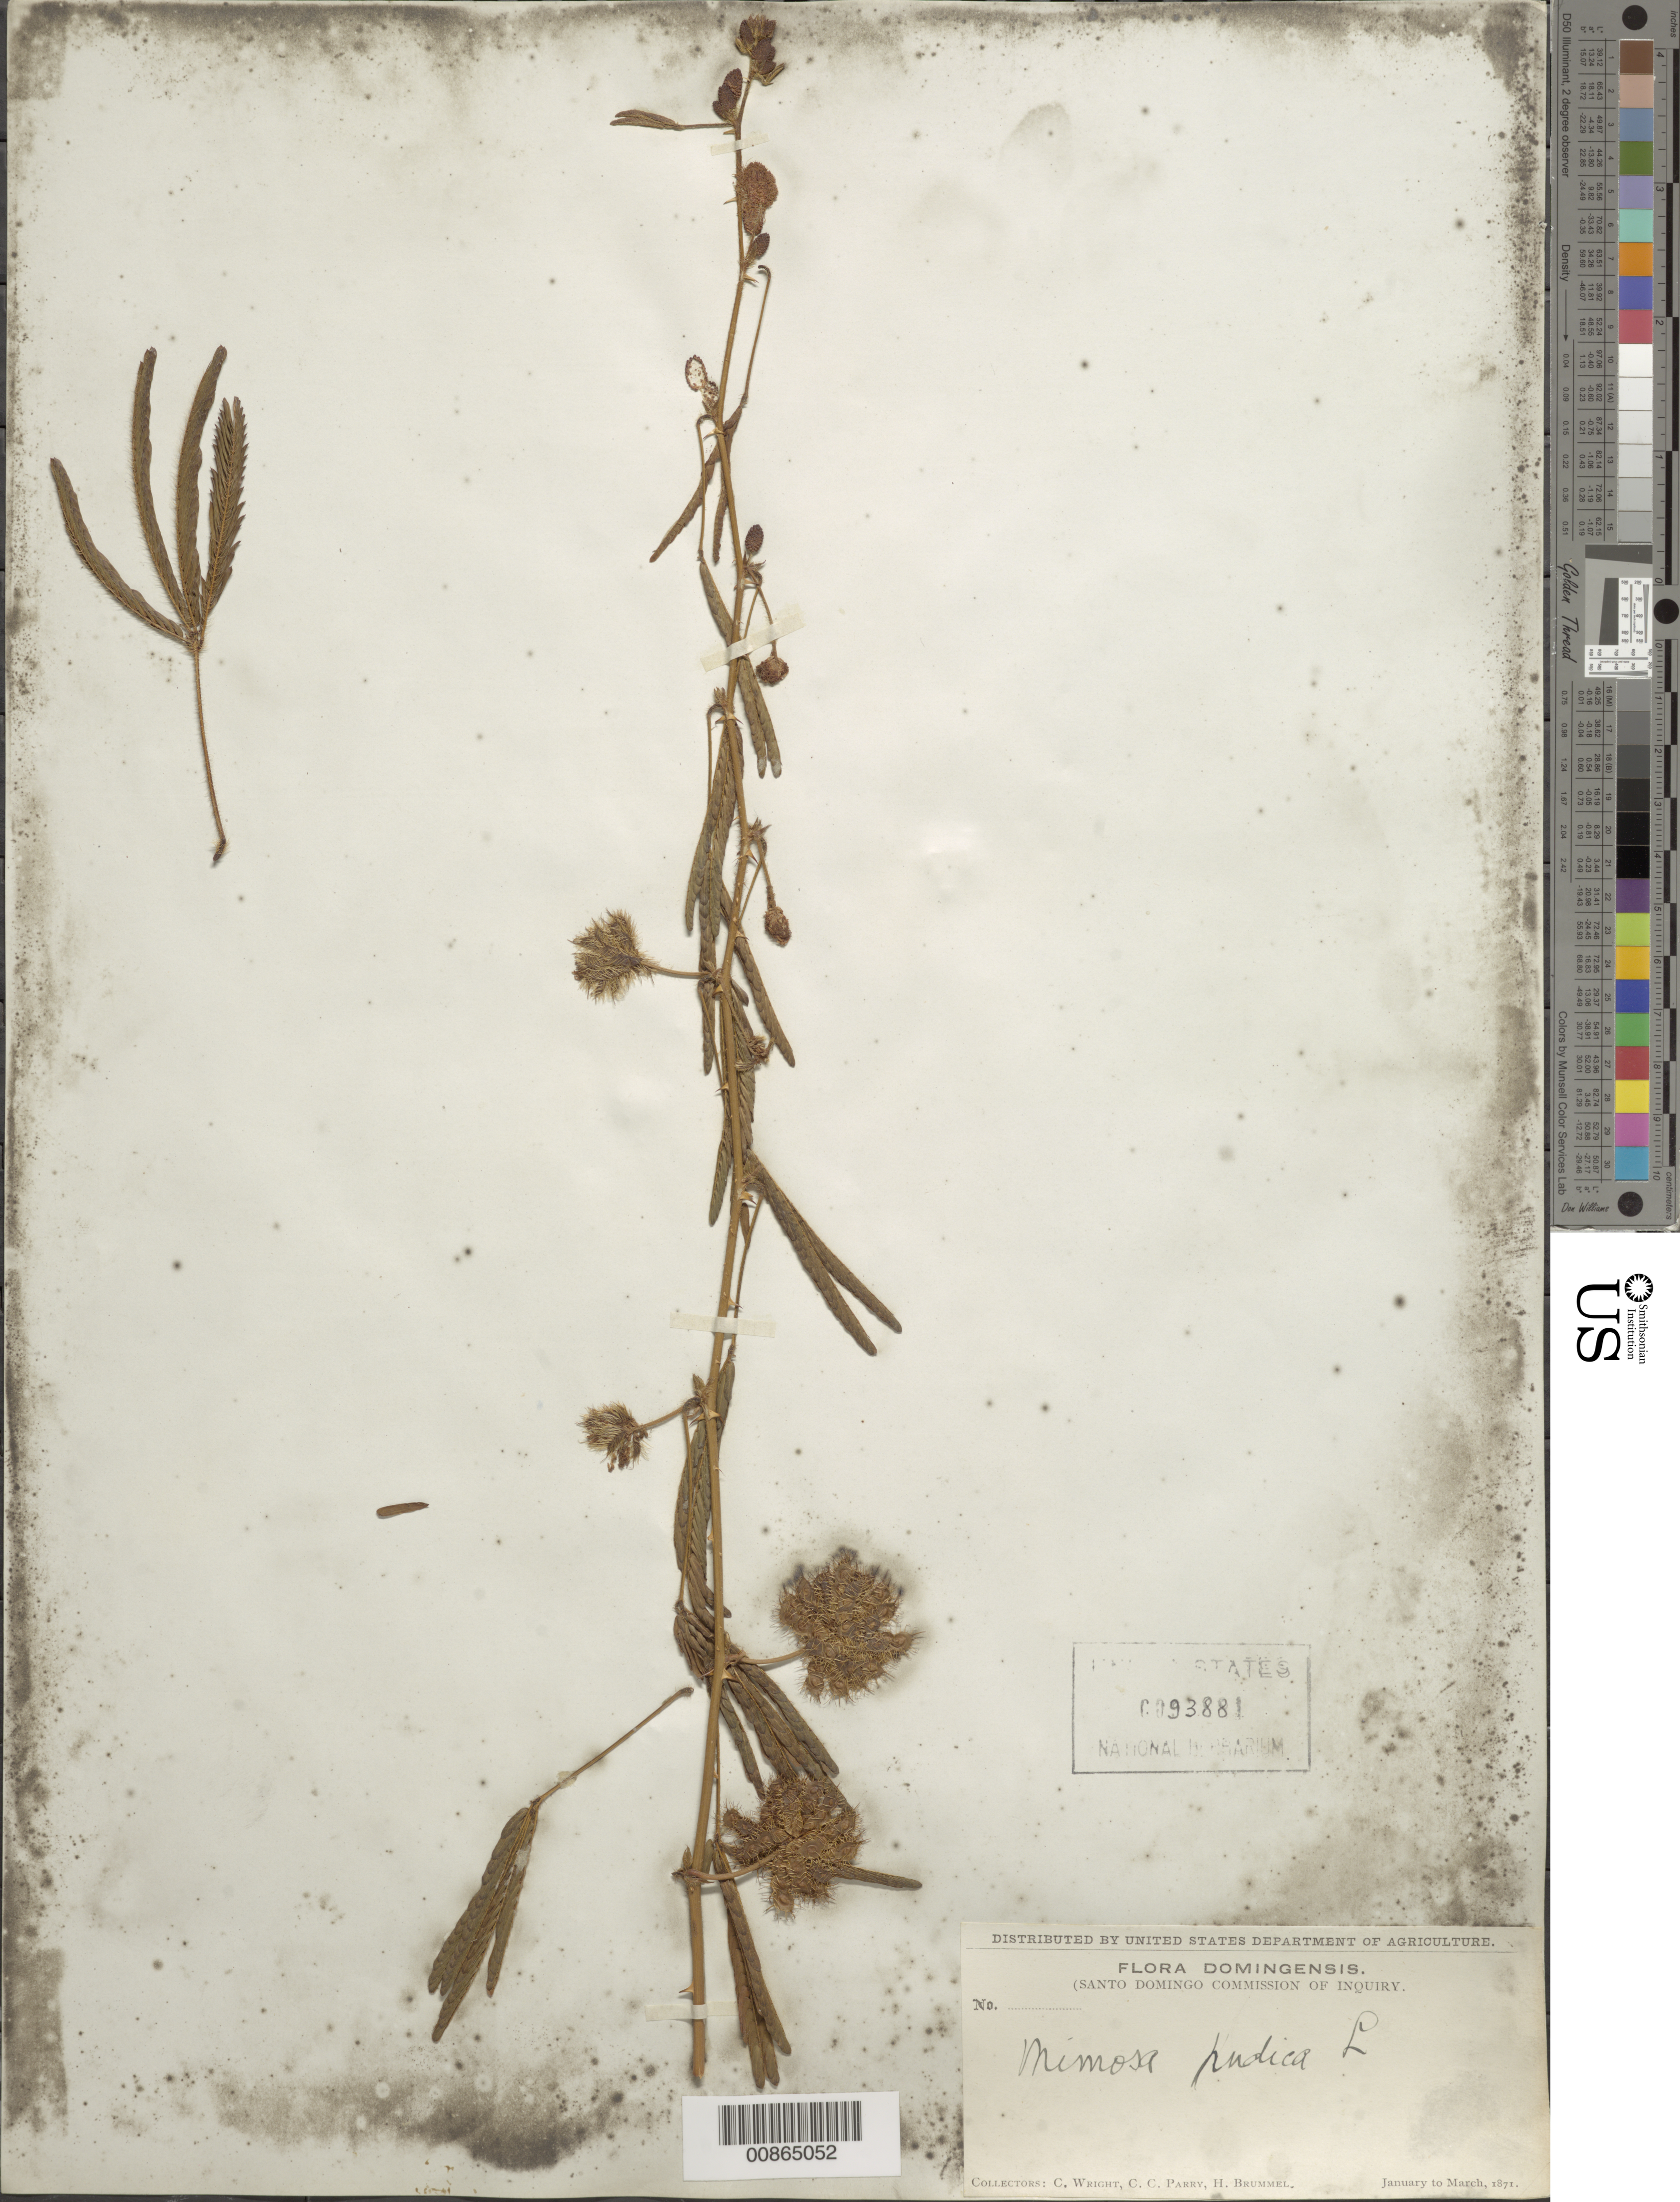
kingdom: Plantae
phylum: Tracheophyta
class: Magnoliopsida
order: Fabales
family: Fabaceae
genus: Mimosa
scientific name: Mimosa pudica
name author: L.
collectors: C. Wright, C. C. Parry & H. Brummel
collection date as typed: Jan 1871 to -- Mar 1871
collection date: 1871-01/1871-03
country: Dominican Republic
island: Hispaniola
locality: Dominican Republic.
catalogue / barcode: US 93881